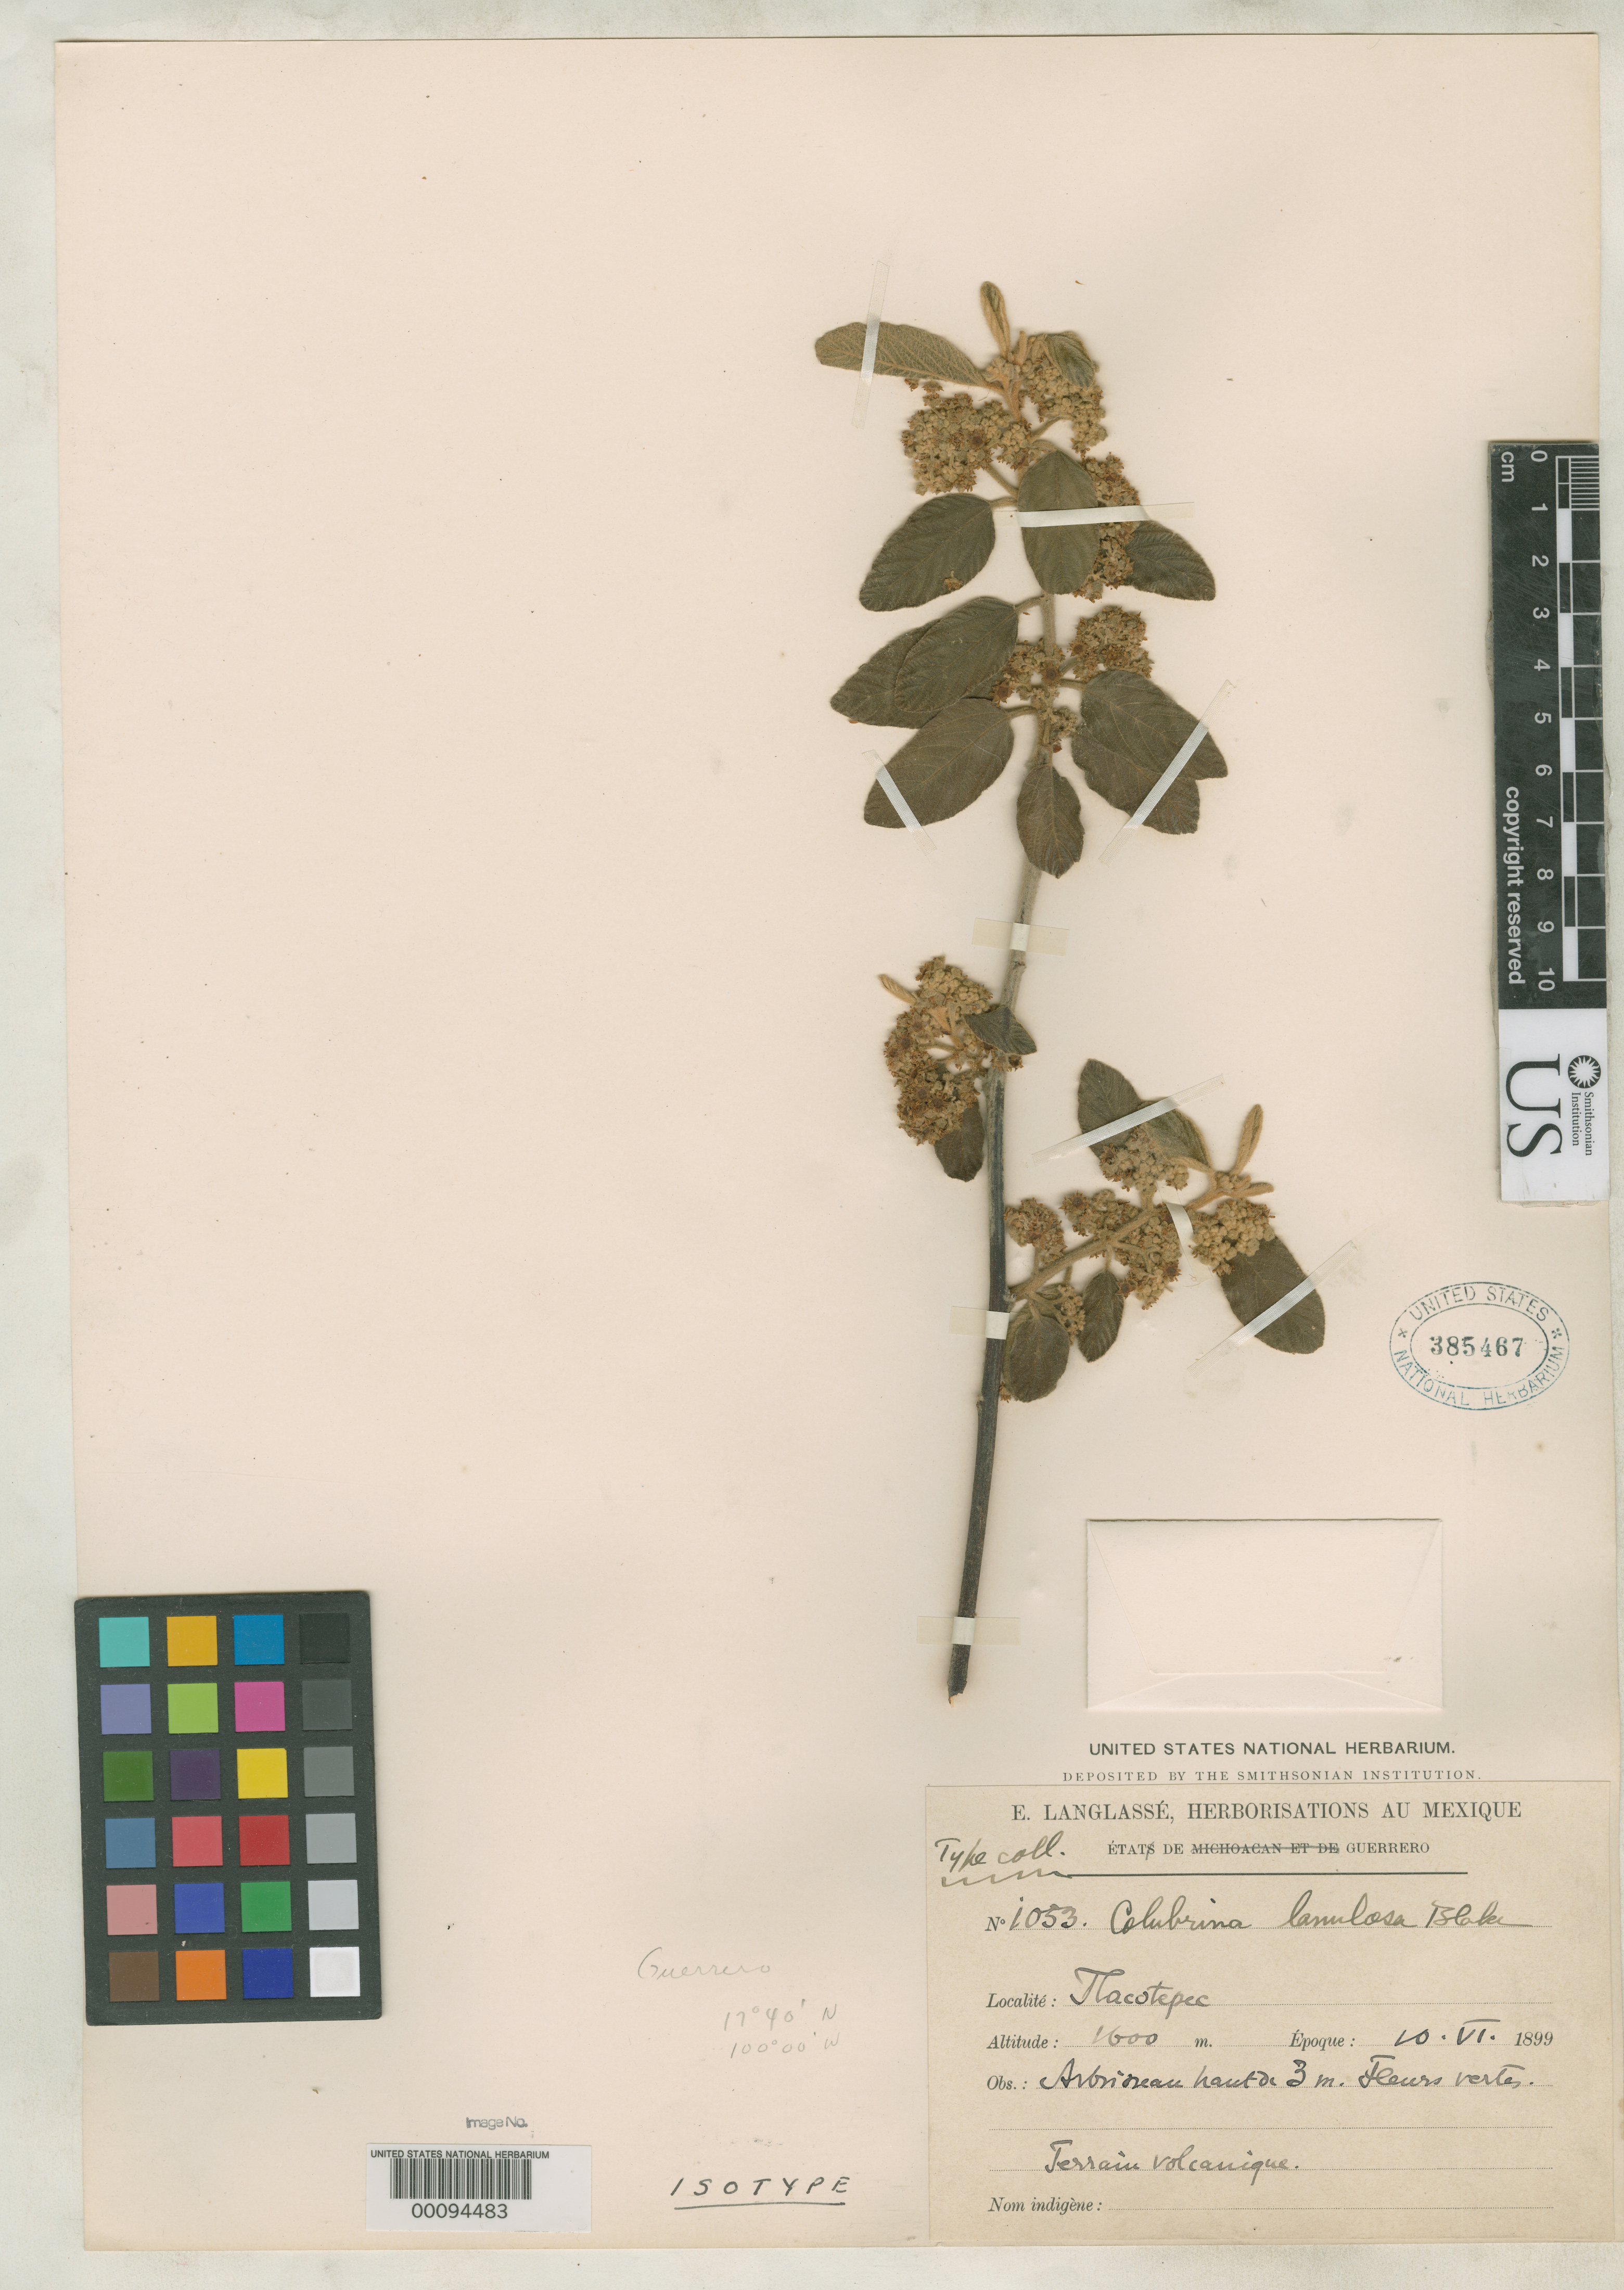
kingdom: Plantae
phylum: Tracheophyta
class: Magnoliopsida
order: Rosales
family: Rhamnaceae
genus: Colubrina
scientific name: Colubrina lanulosa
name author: S.F. Blake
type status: Isotype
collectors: E. Langlassé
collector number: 1053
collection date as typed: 10 Jun 1899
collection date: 1899-06-10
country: Mexico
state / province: Guerrero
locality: Tlacotepec.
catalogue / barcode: US 385467